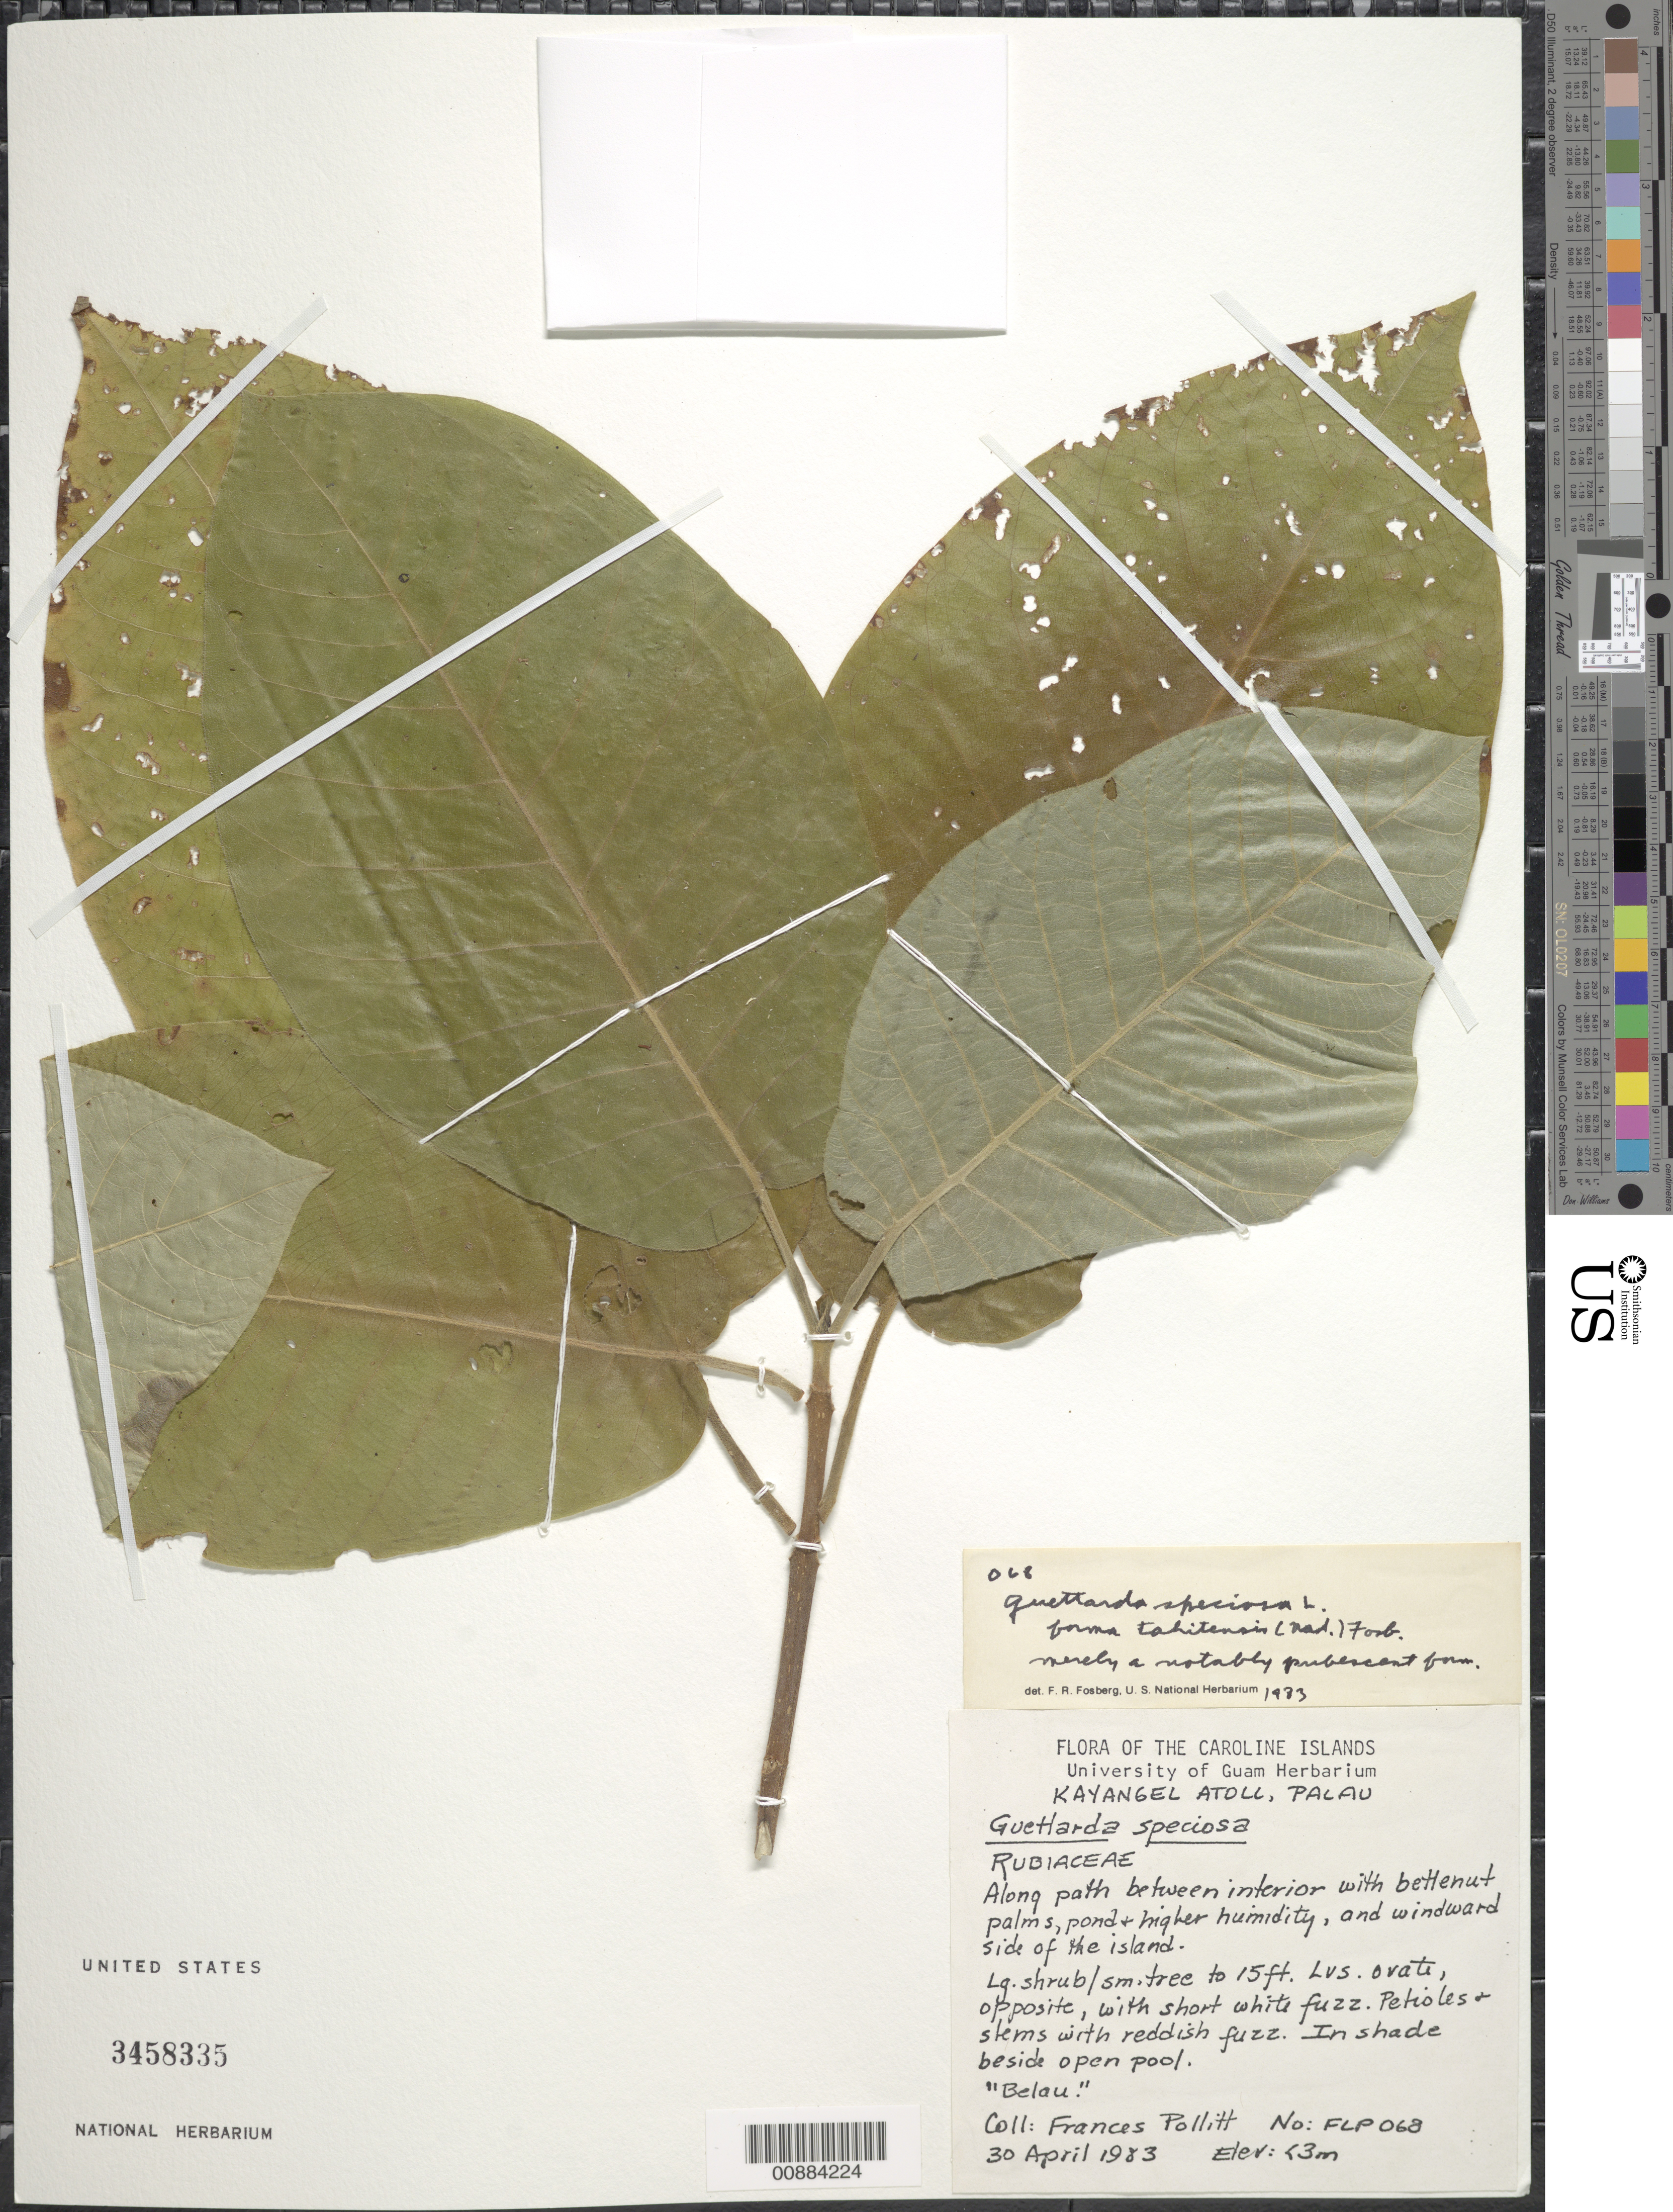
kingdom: Plantae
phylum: Tracheophyta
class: Magnoliopsida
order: Gentianales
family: Rubiaceae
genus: Guettarda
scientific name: Guettarda speciosa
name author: L.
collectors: F. Pollitt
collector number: FLP 068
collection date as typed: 30 Apr 1983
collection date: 1983-04-30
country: Palau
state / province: Kayangel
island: Ngcheangel [Kayangel] Atoll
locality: Palau, Kayangel Atoll, windward side of island, beside open pool,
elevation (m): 3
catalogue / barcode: US 3458335